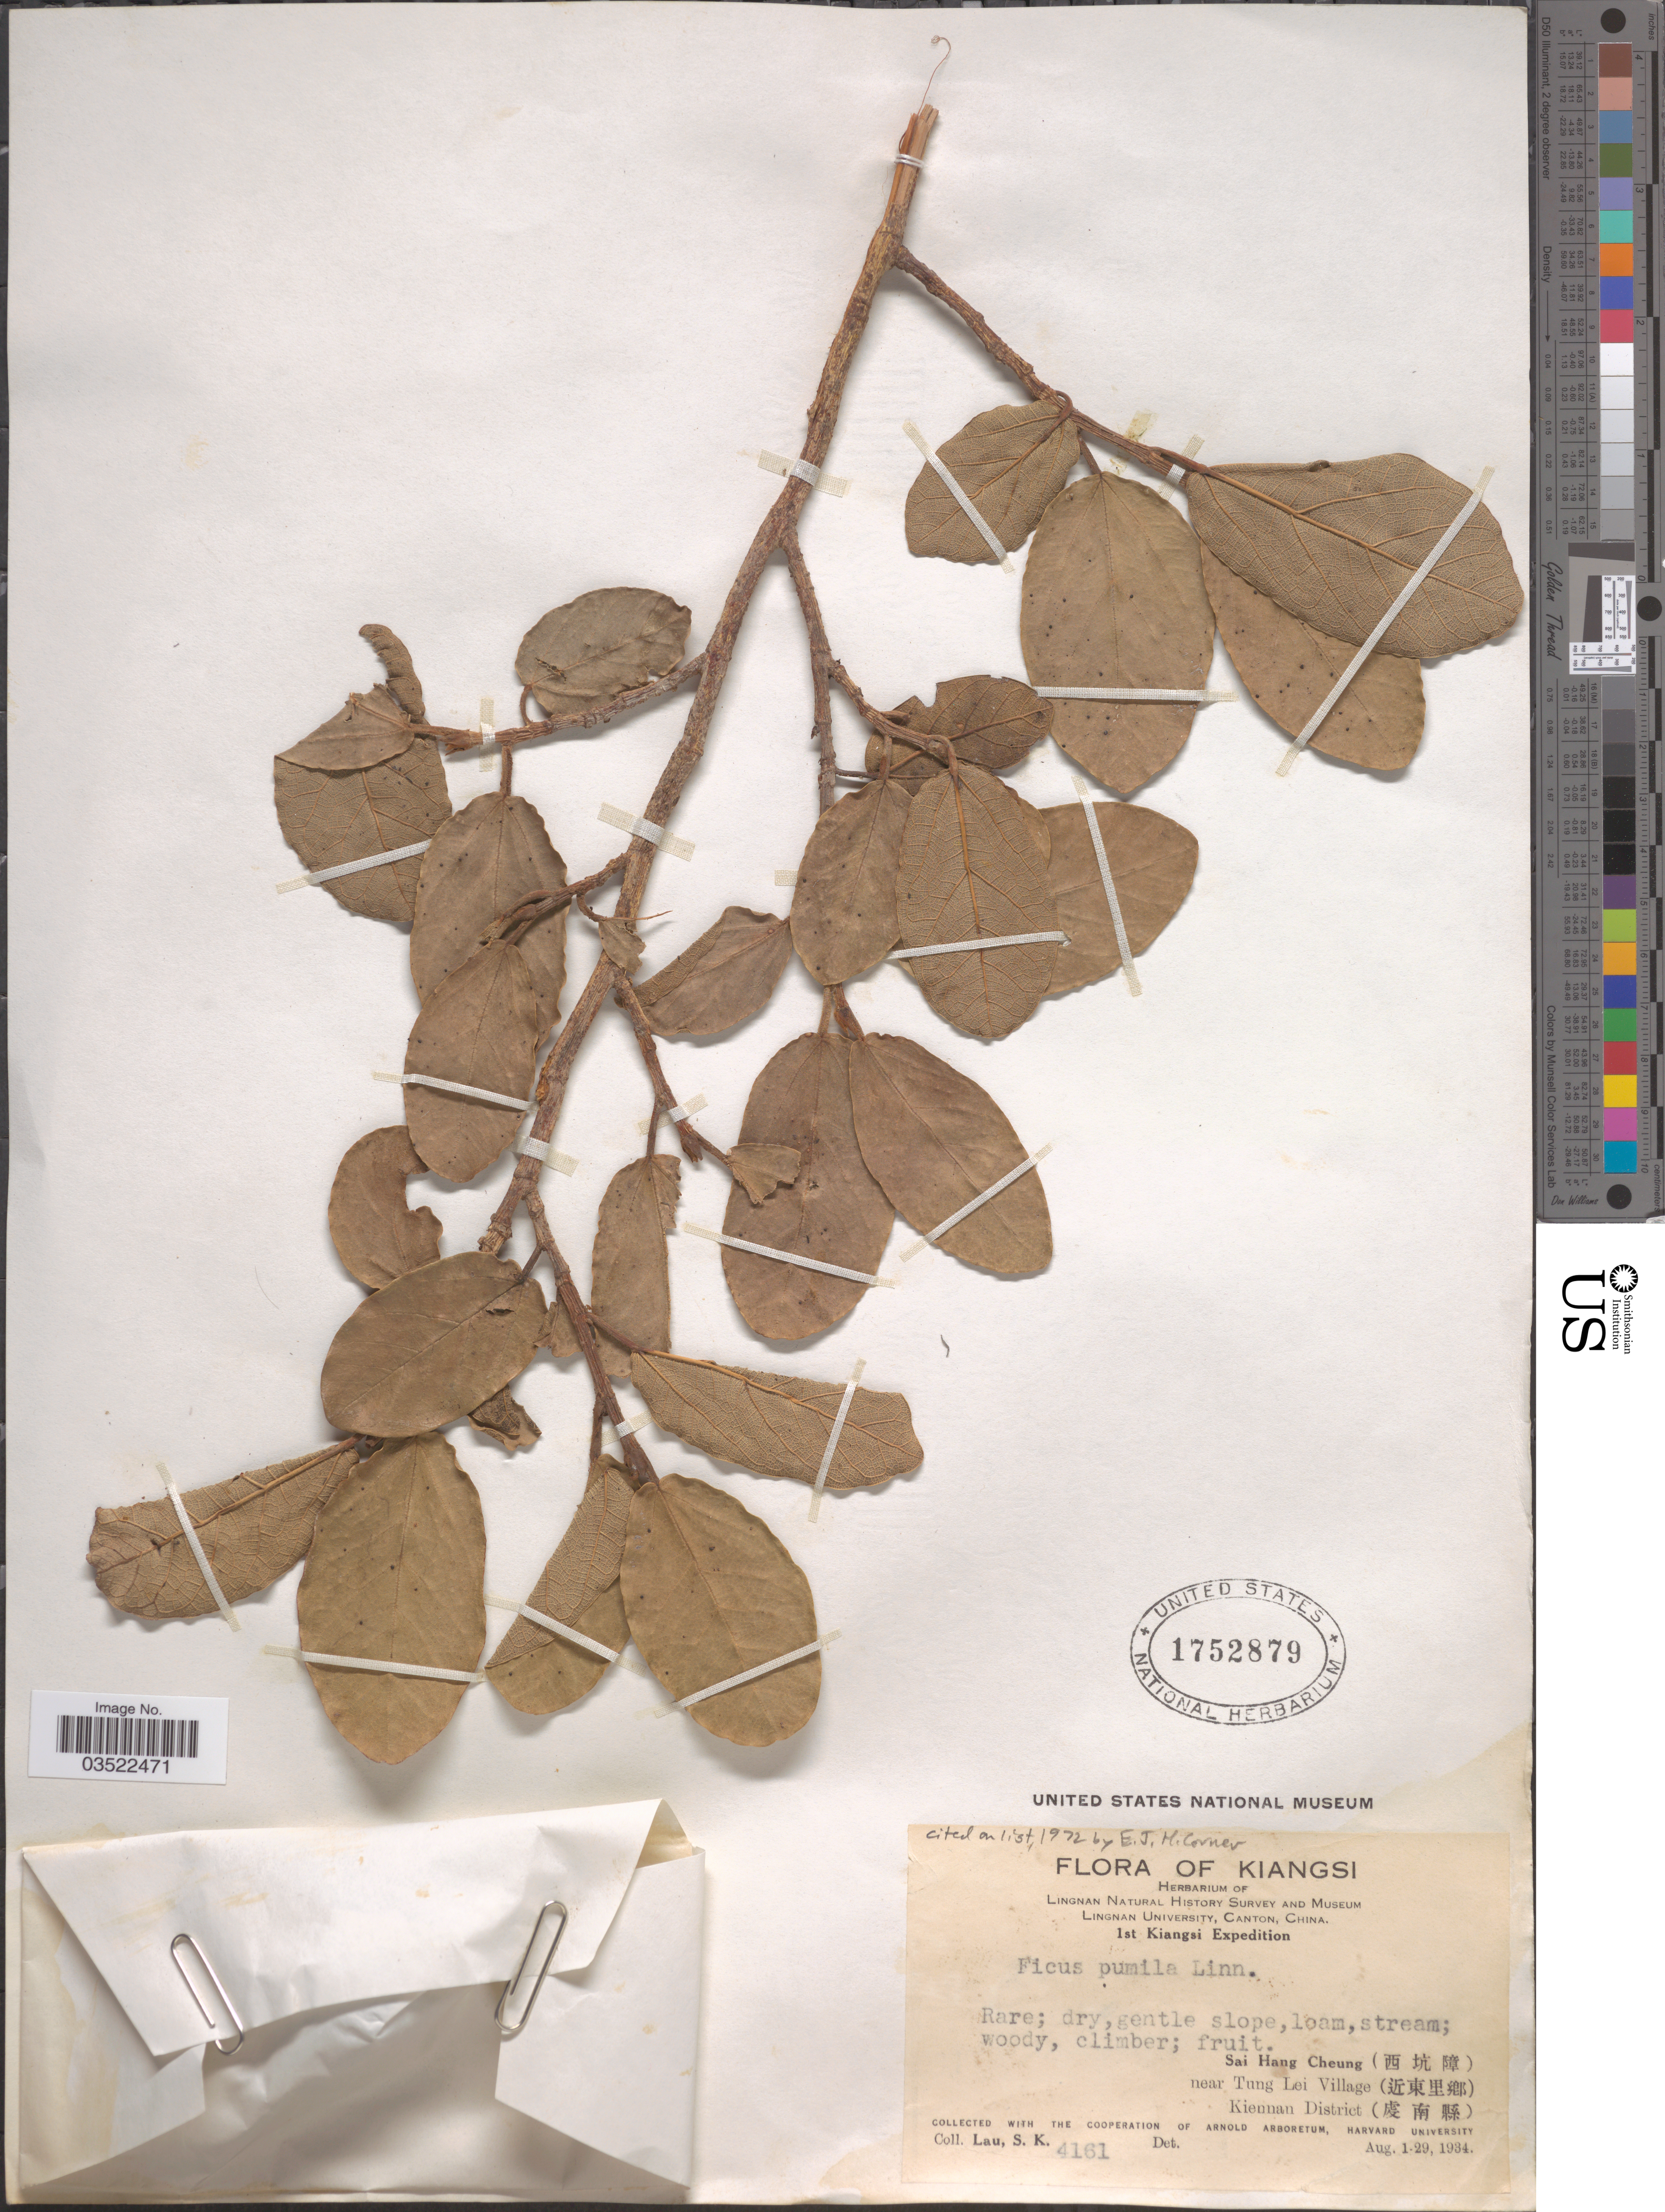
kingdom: Plantae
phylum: Tracheophyta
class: Magnoliopsida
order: Rosales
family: Moraceae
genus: Ficus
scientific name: Ficus pumila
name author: L.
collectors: S. K. Lau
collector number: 4161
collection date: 1934-08-01/1934-08-29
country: China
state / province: Jiangxi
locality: Kiangsi. Sai Hang Cheung (X) near Tung Lei Village (X) Kiennan District (X).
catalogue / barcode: US 1752879